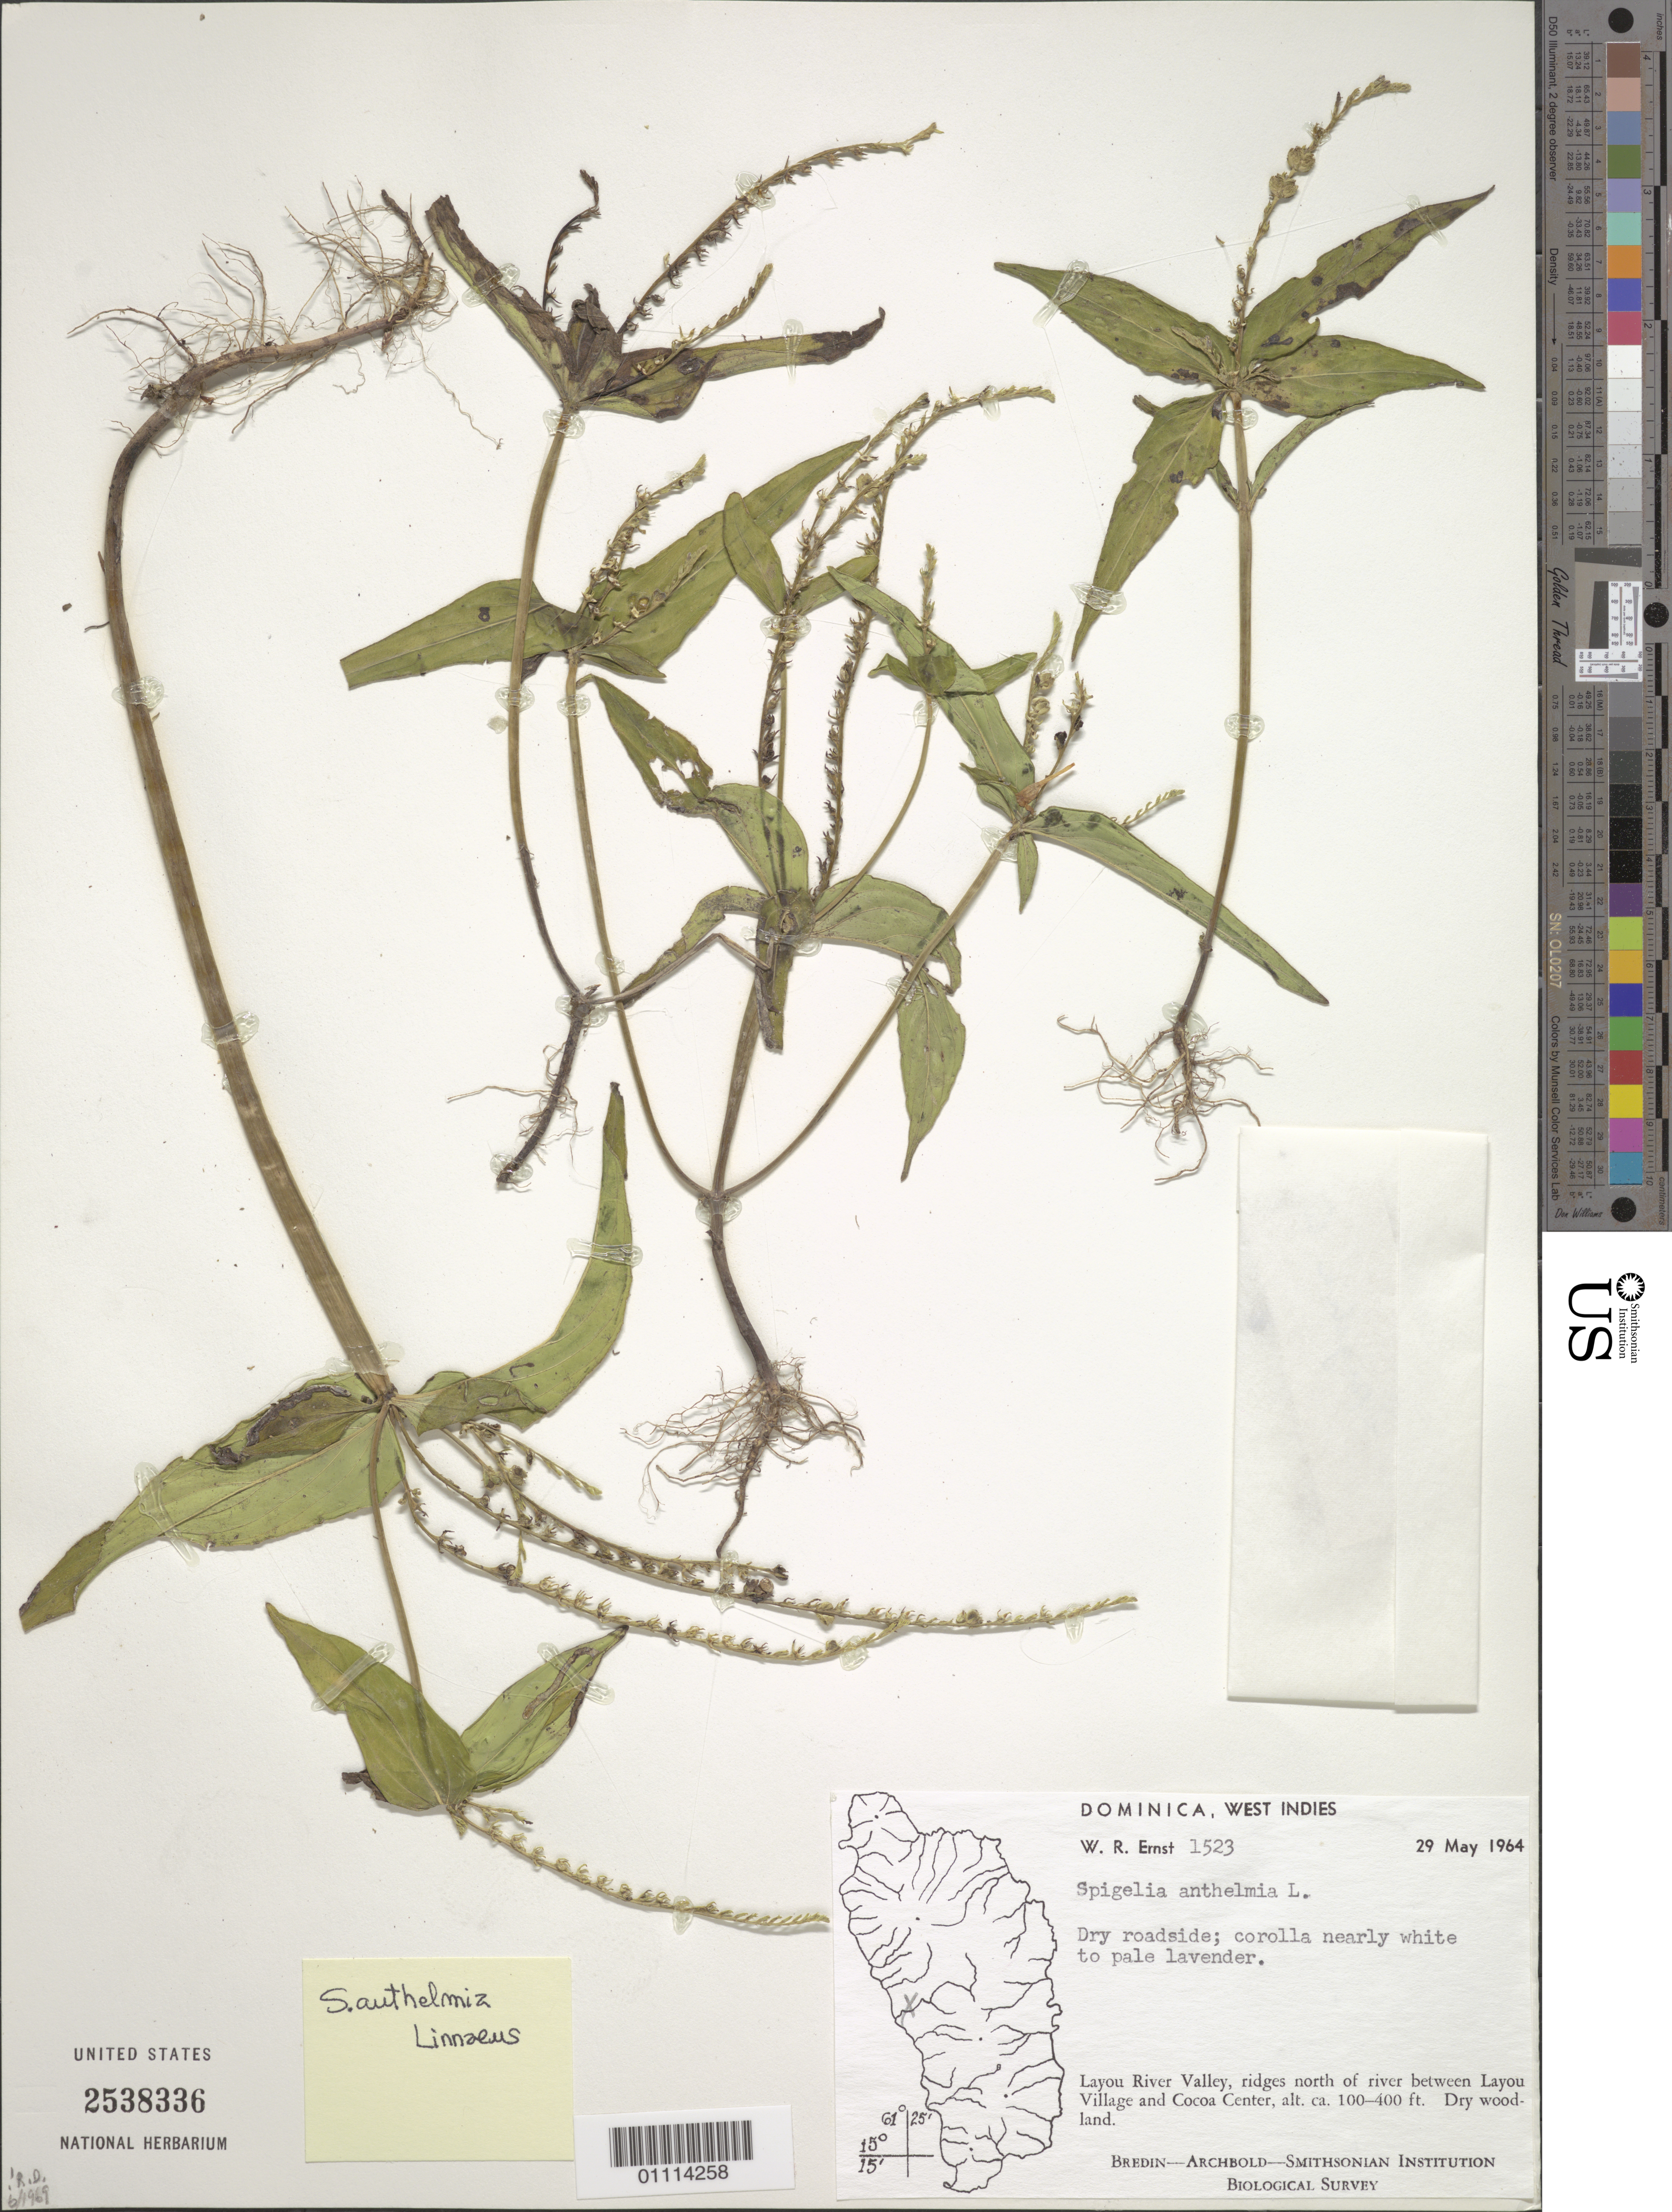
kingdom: Plantae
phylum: Tracheophyta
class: Magnoliopsida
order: Gentianales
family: Loganiaceae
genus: Spigelia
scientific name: Spigelia anthelmia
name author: L.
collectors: W. R. Ernst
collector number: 1523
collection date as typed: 29 May 1964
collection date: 1964-05-29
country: Dominica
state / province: St. Joseph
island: Dominica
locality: Layou River Valley, ridges N of river between Layou Village and Cocoa Center. Dry woodland. Dry roadside.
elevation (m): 30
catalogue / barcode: US 2538336